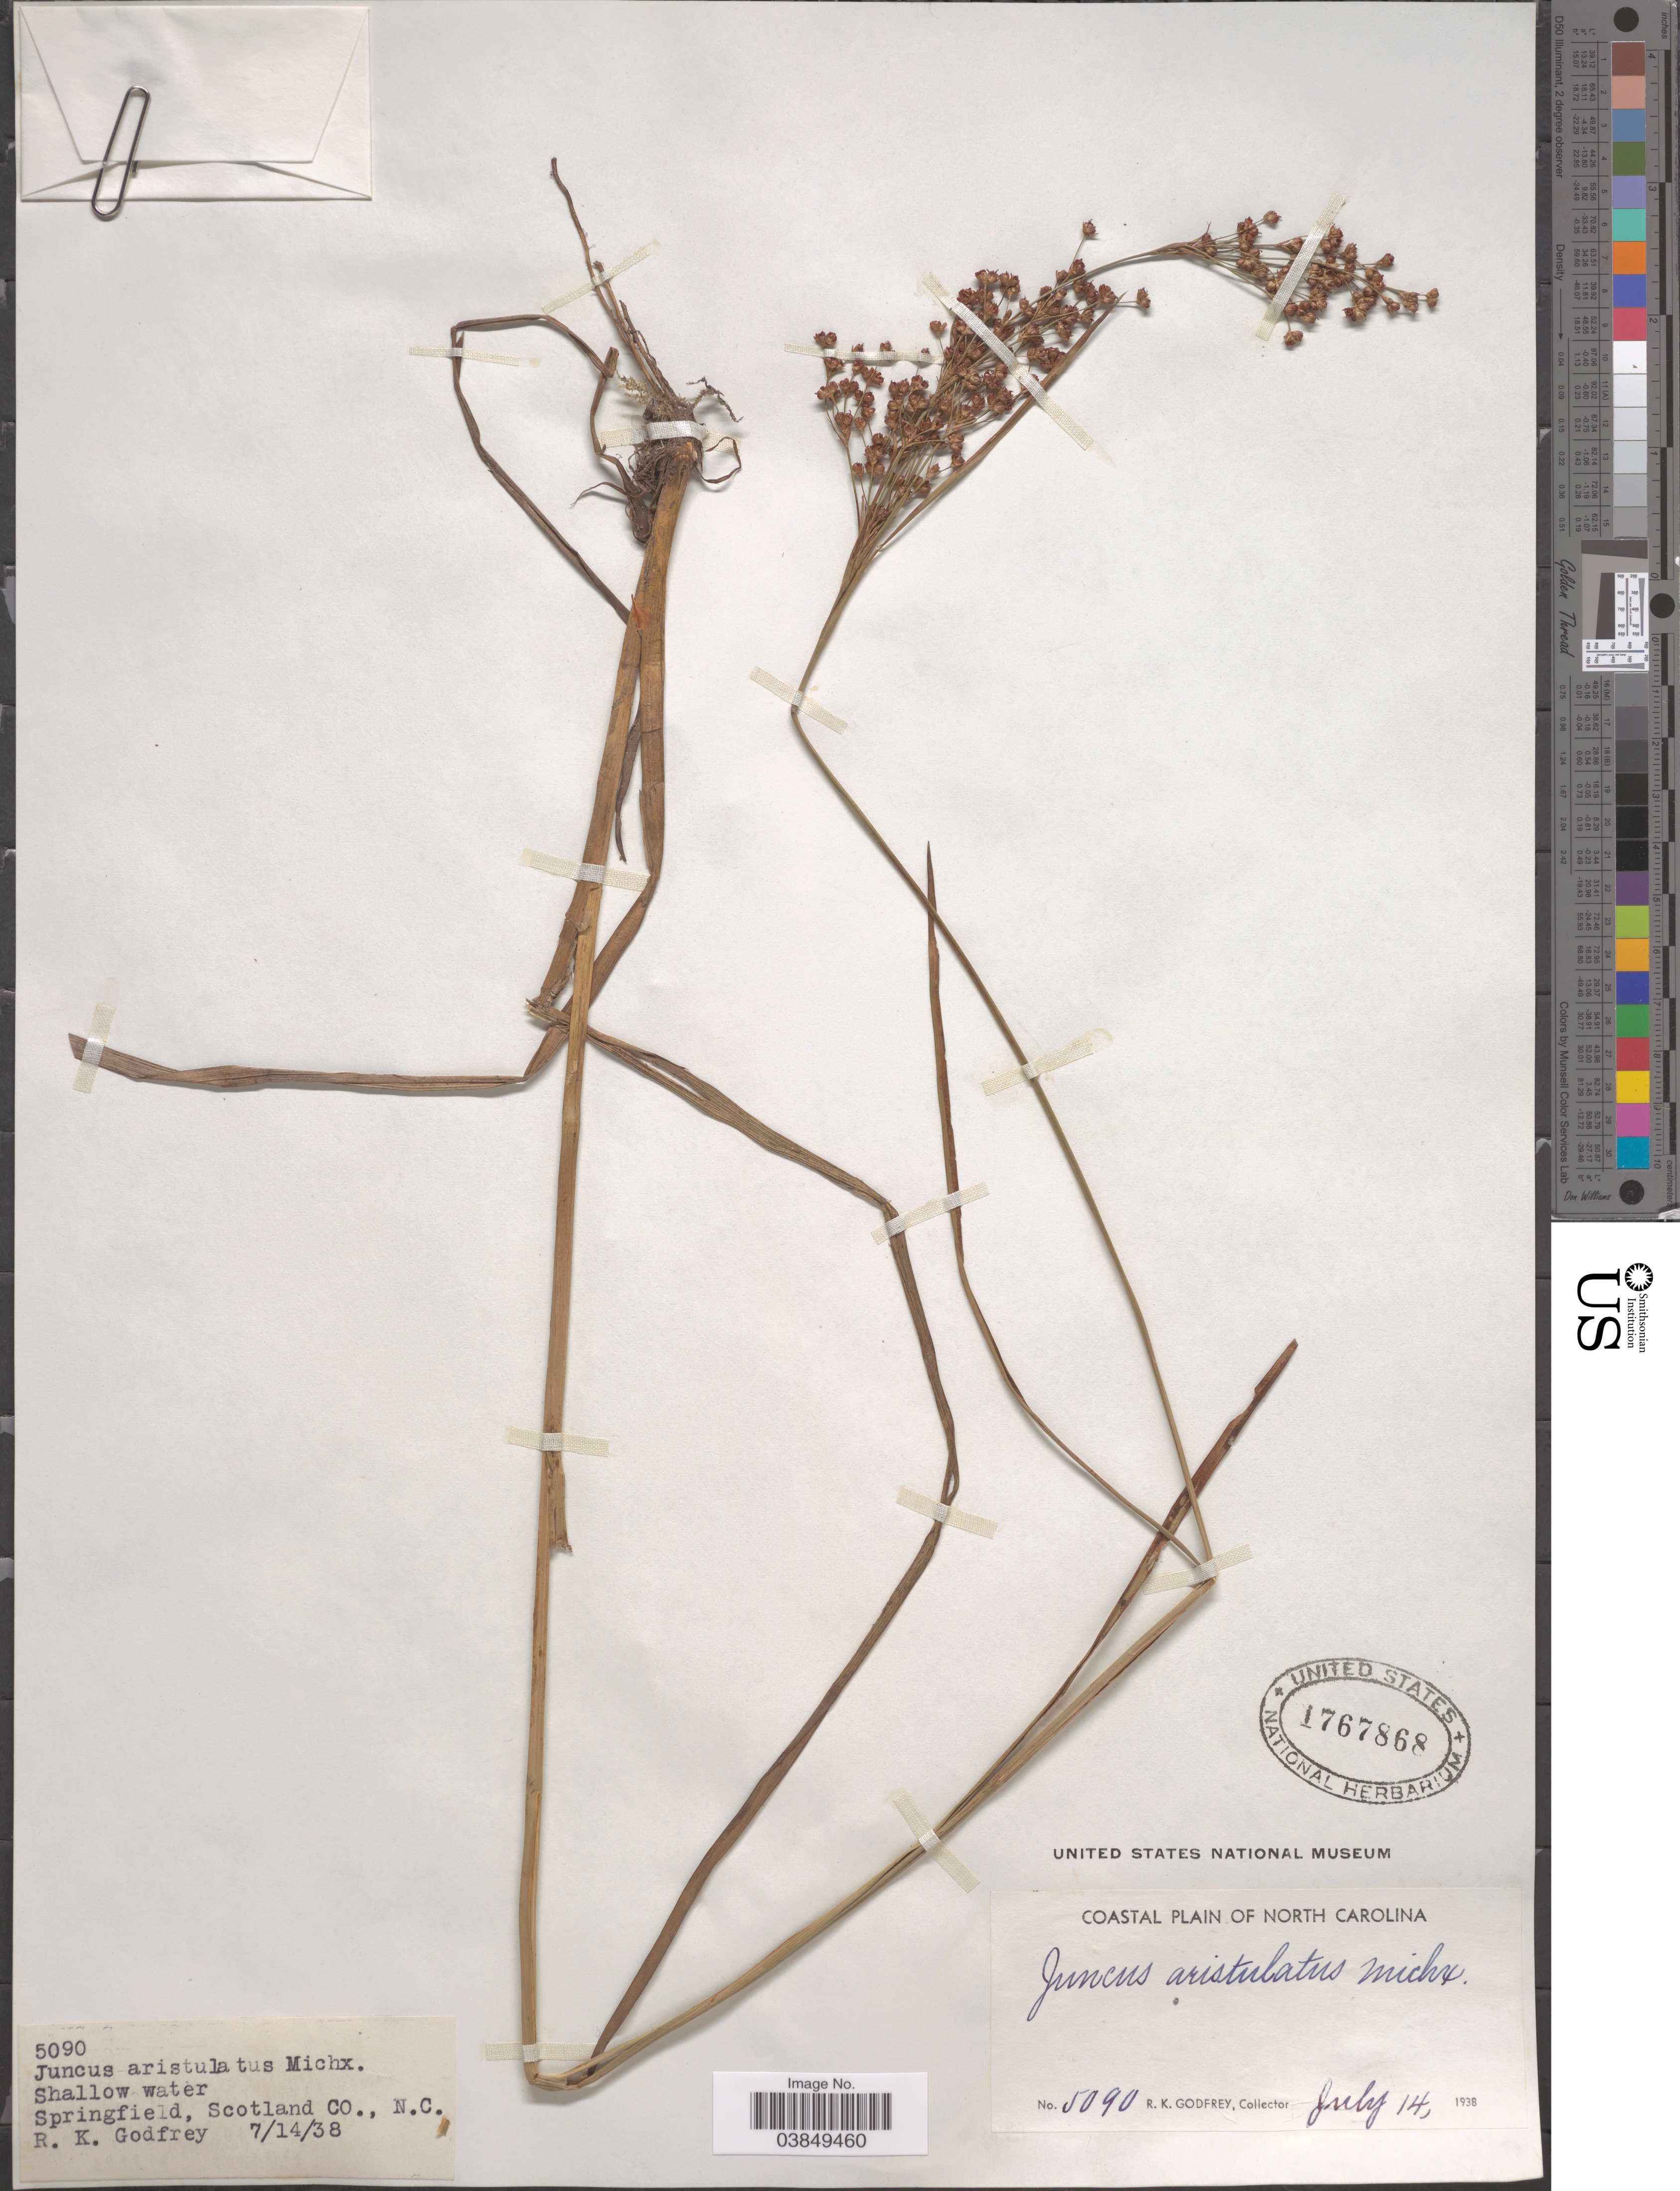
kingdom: Plantae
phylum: Tracheophyta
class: Liliopsida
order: Poales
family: Juncaceae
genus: Juncus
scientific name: Juncus aristulatus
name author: Michx.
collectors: R. K. Godfrey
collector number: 5090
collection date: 1938-07-14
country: United States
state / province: North Carolina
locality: Coastal Plain of North Carolina. Springfield, Scotland Co.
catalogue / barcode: US 1767868